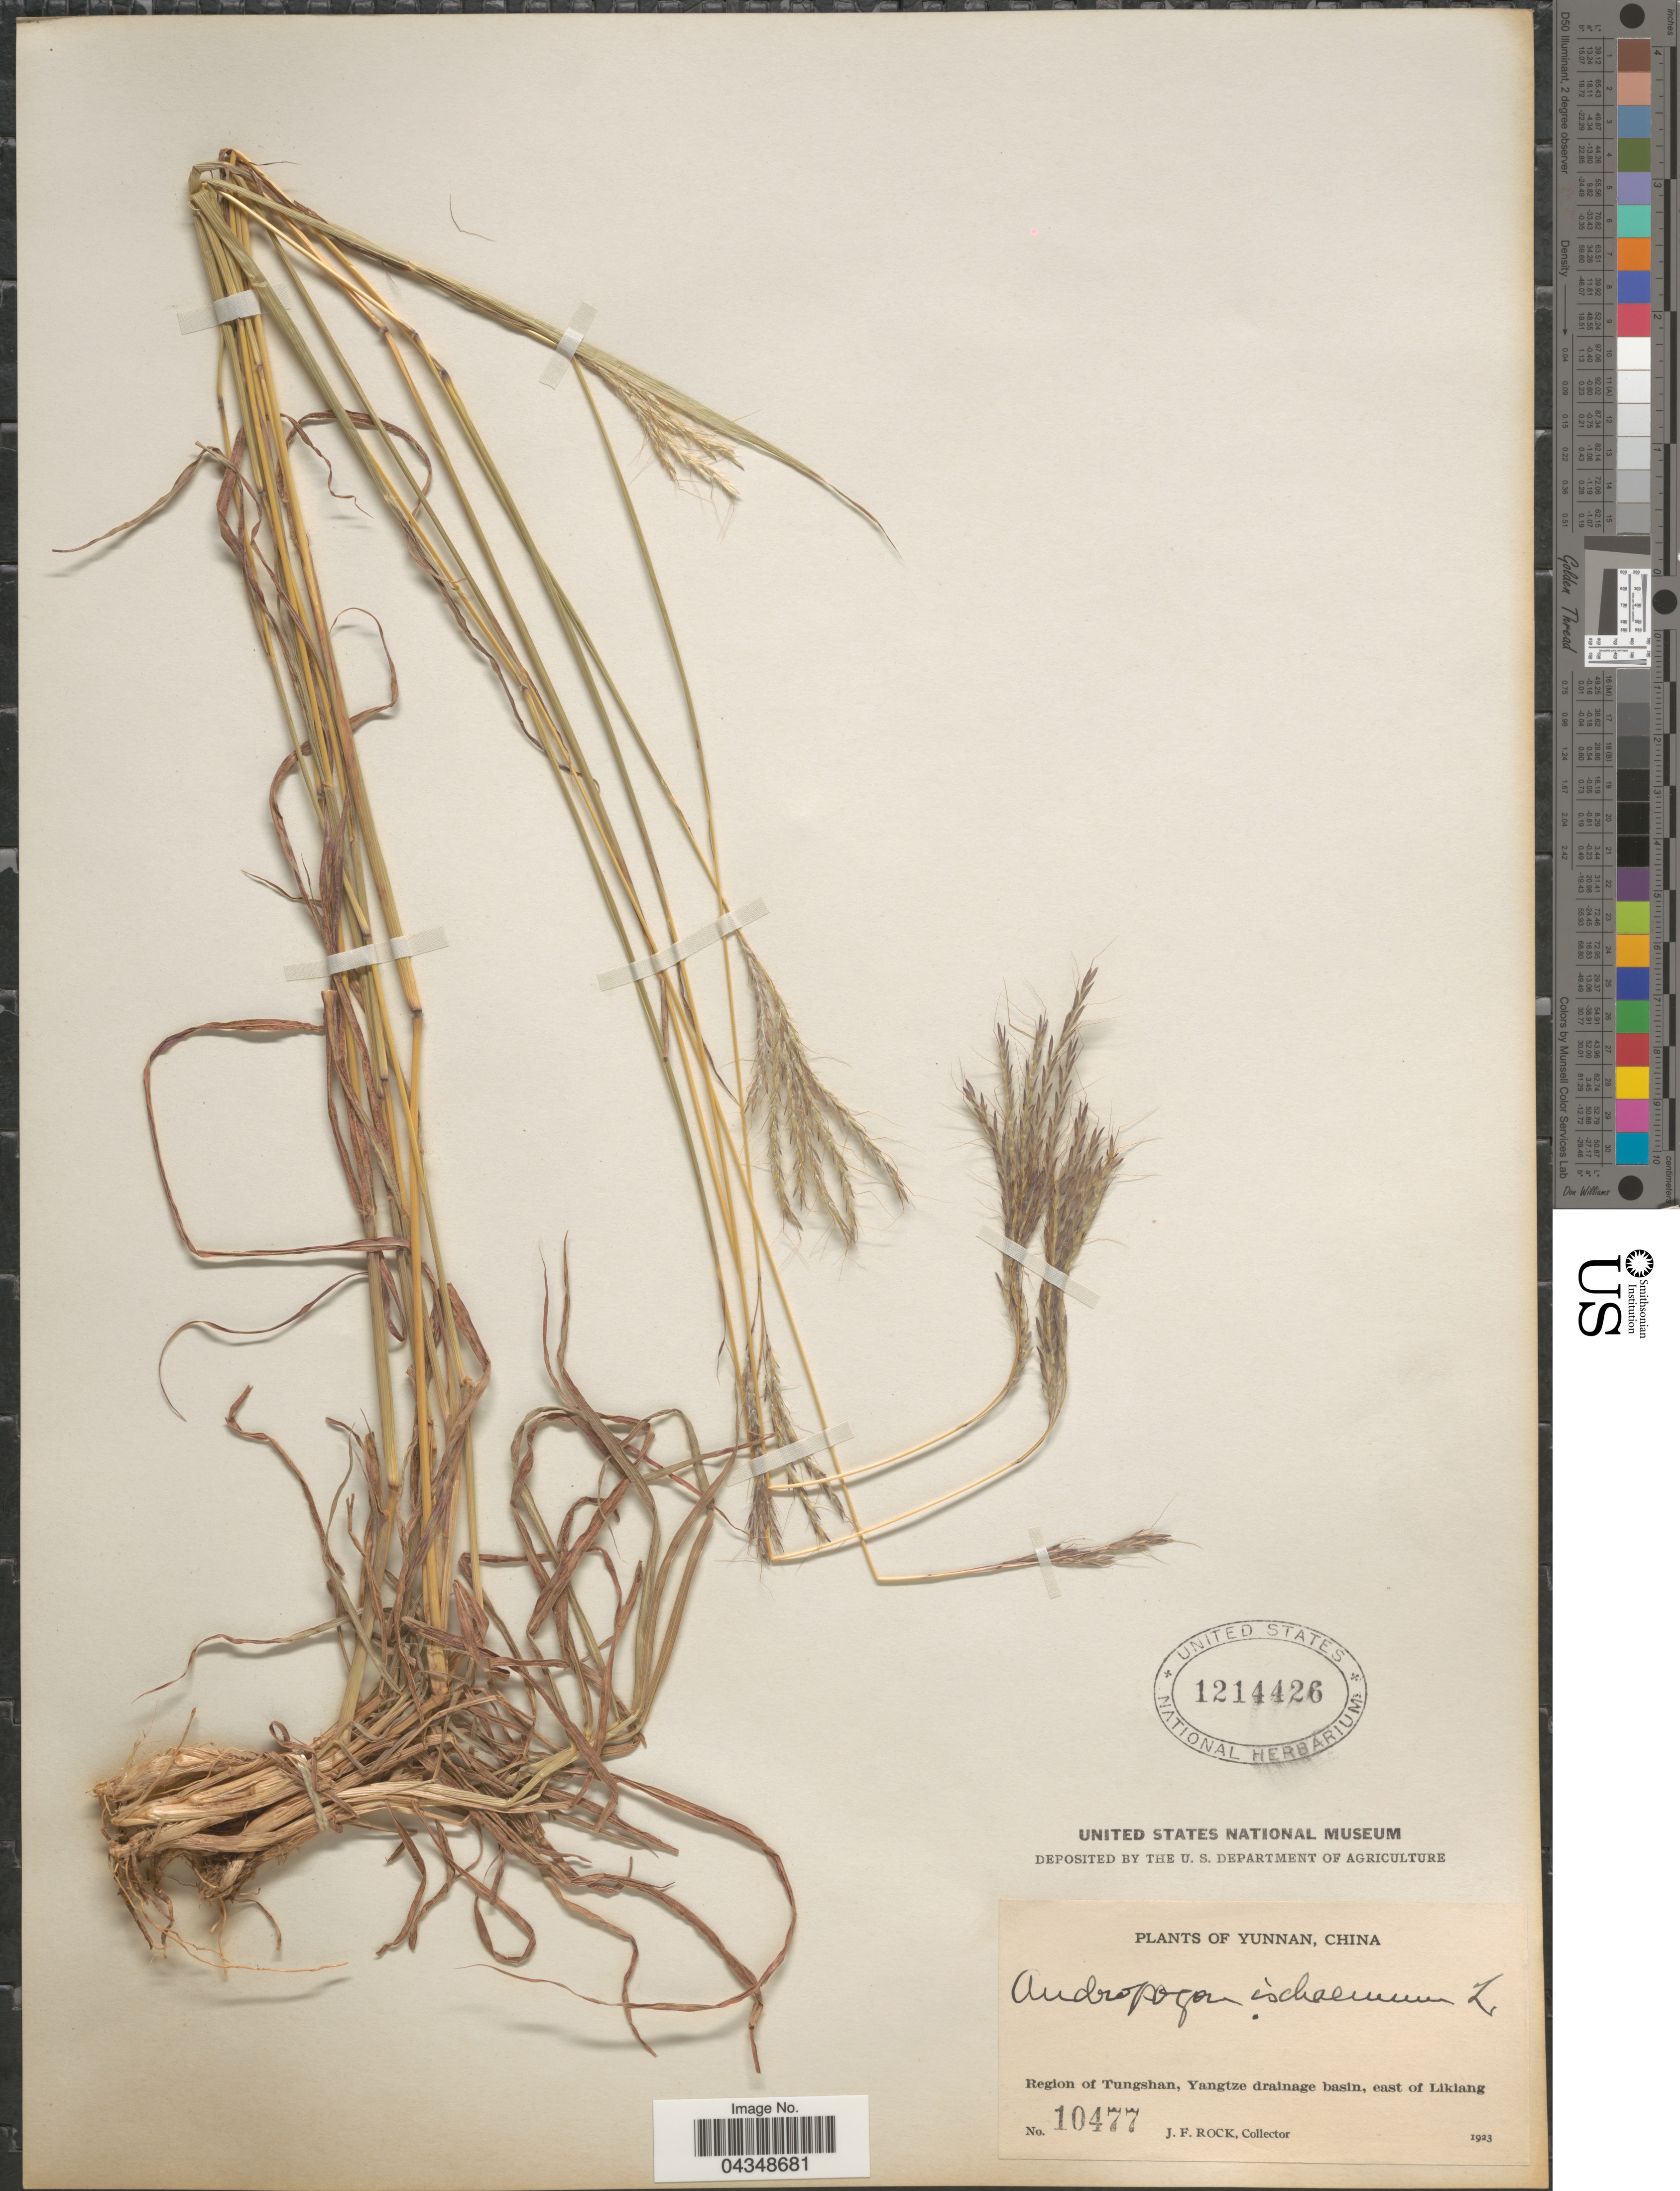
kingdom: Plantae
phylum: Tracheophyta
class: Liliopsida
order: Poales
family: Poaceae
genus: Bothriochloa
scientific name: Bothriochloa ischaemum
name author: (L.) Keng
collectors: J. Rock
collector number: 10477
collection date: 1923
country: China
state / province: Yunnan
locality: Region of Tungshan, Yangtze drainage basin, east of Likiang.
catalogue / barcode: US 1214426